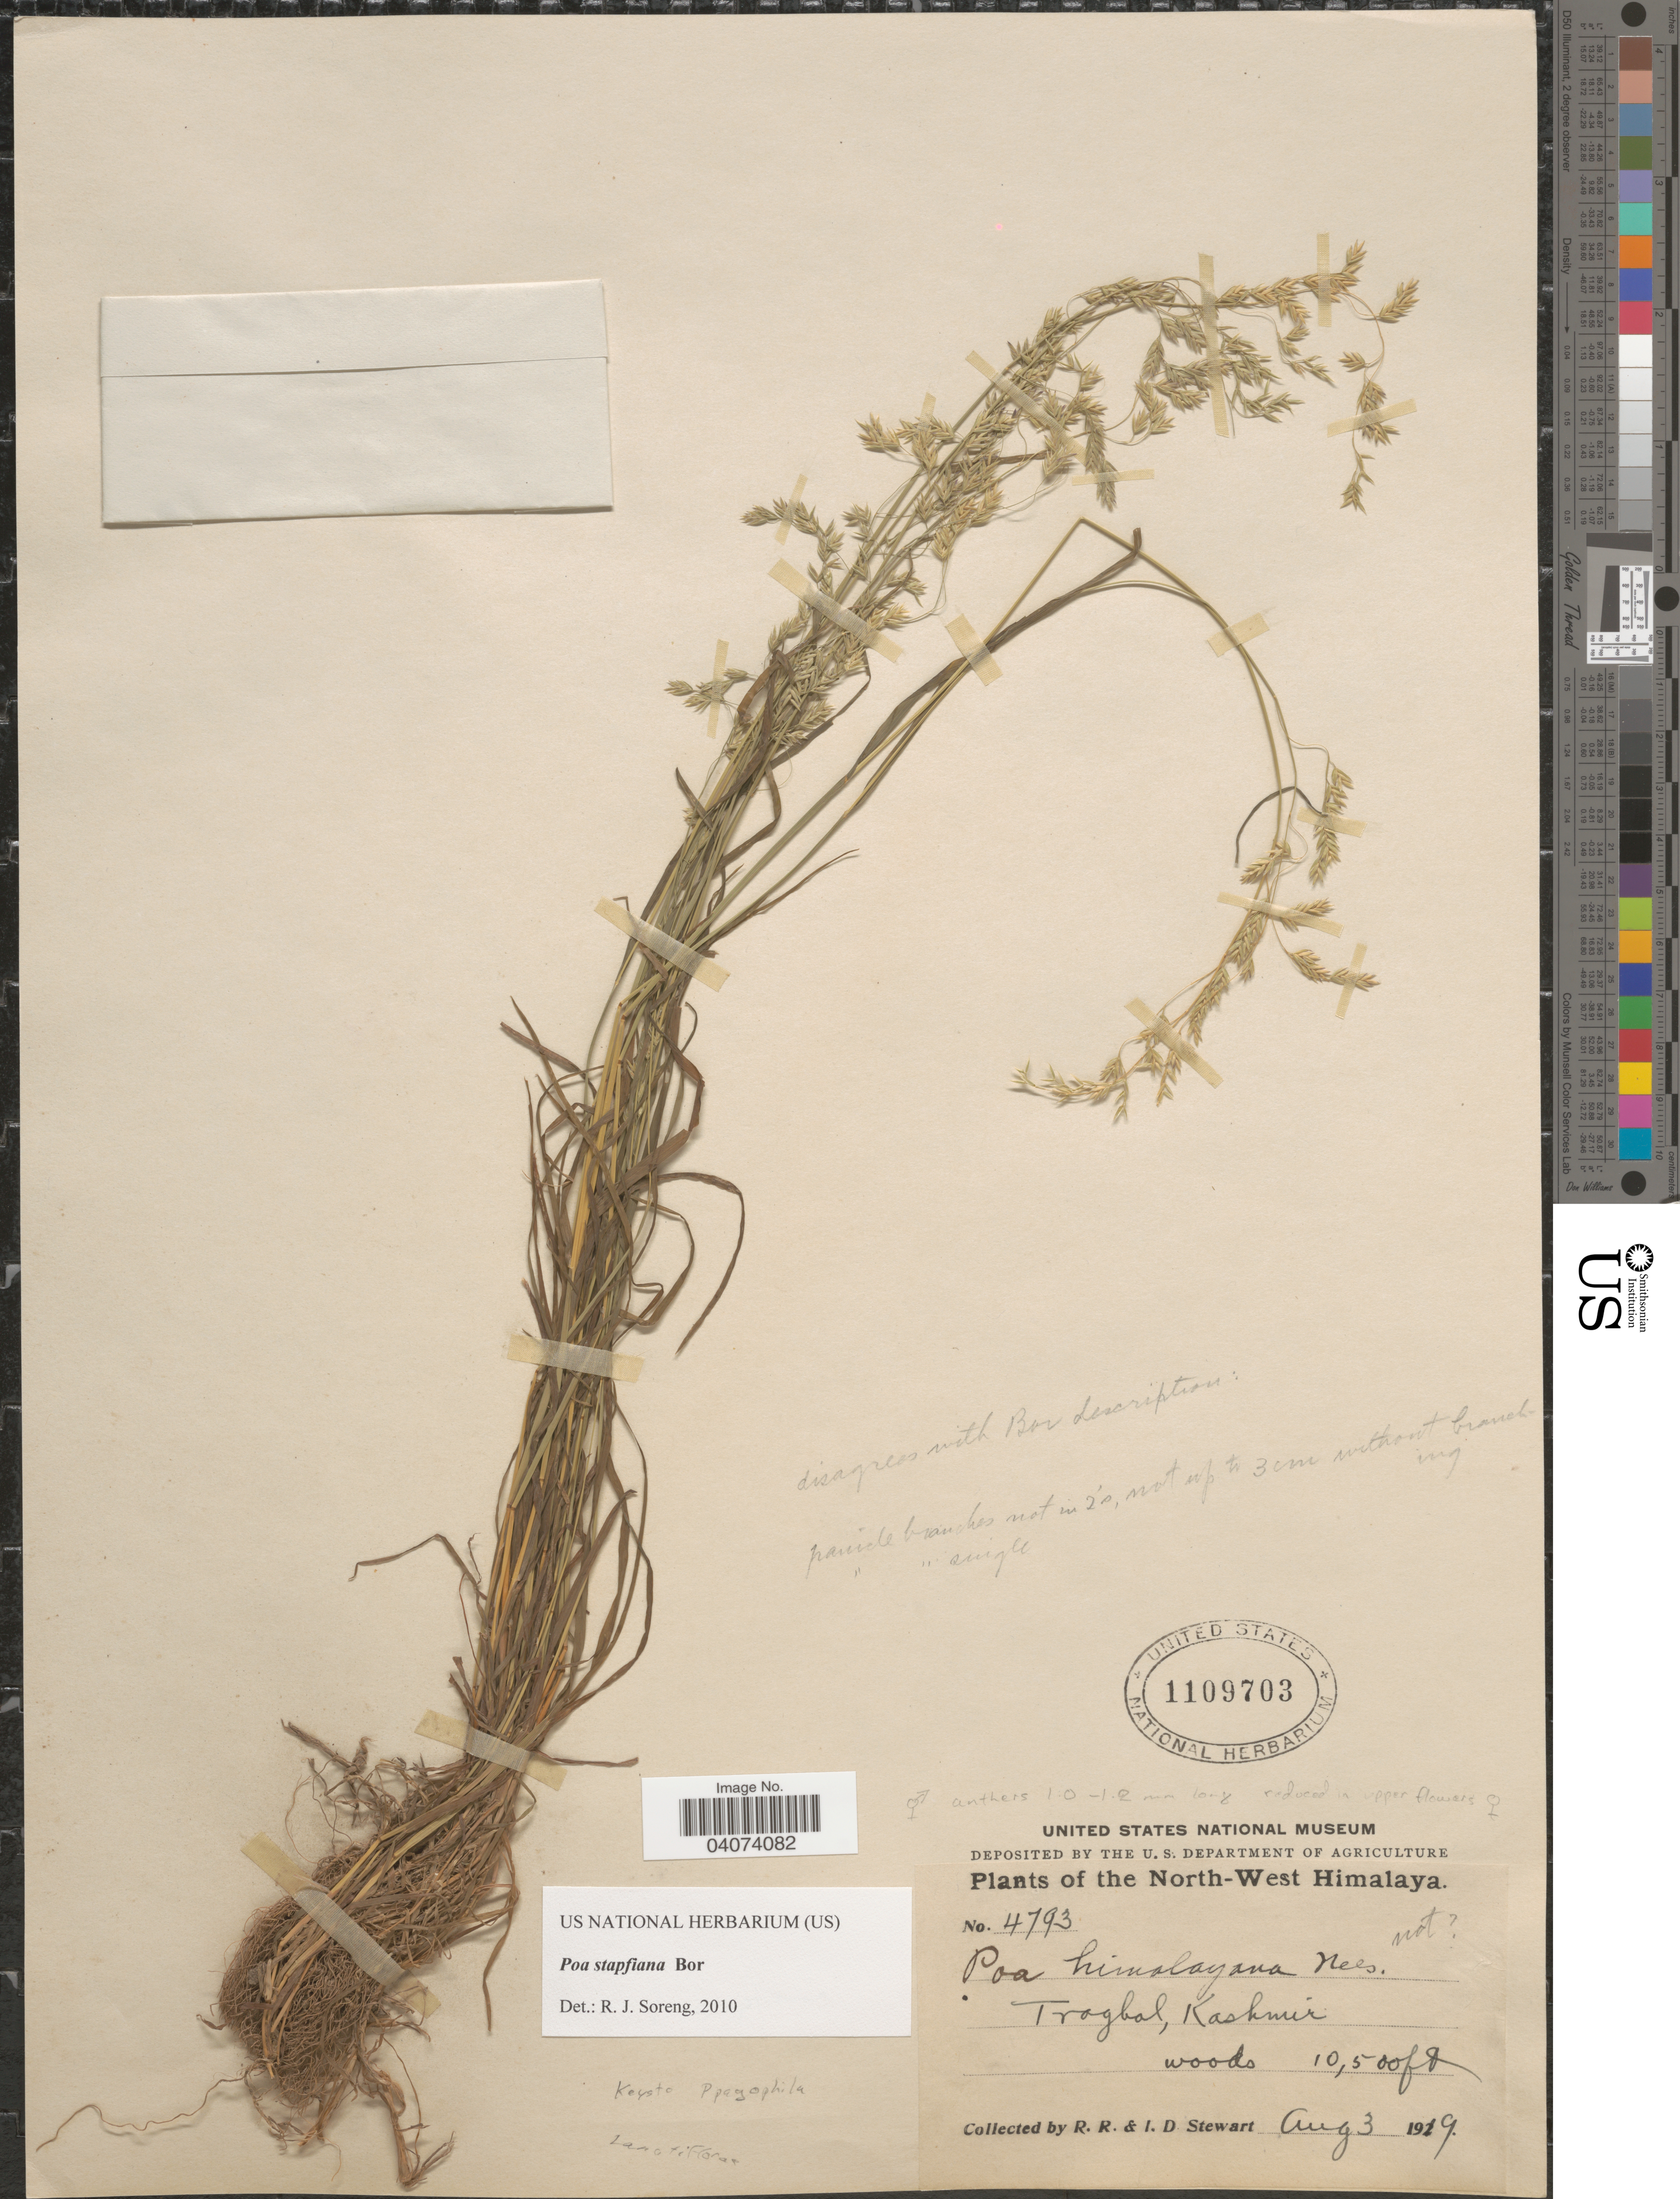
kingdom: Plantae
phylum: Tracheophyta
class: Liliopsida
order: Poales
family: Poaceae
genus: Poa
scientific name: Poa sterilis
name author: M. Bieb.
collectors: R. Stewart & I. Stewart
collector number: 4793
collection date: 1919-08-03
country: India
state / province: Jammu and Kashmir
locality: North-West Himalaya. Tragbal, Kashmir.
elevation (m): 3200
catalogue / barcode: US 1109703